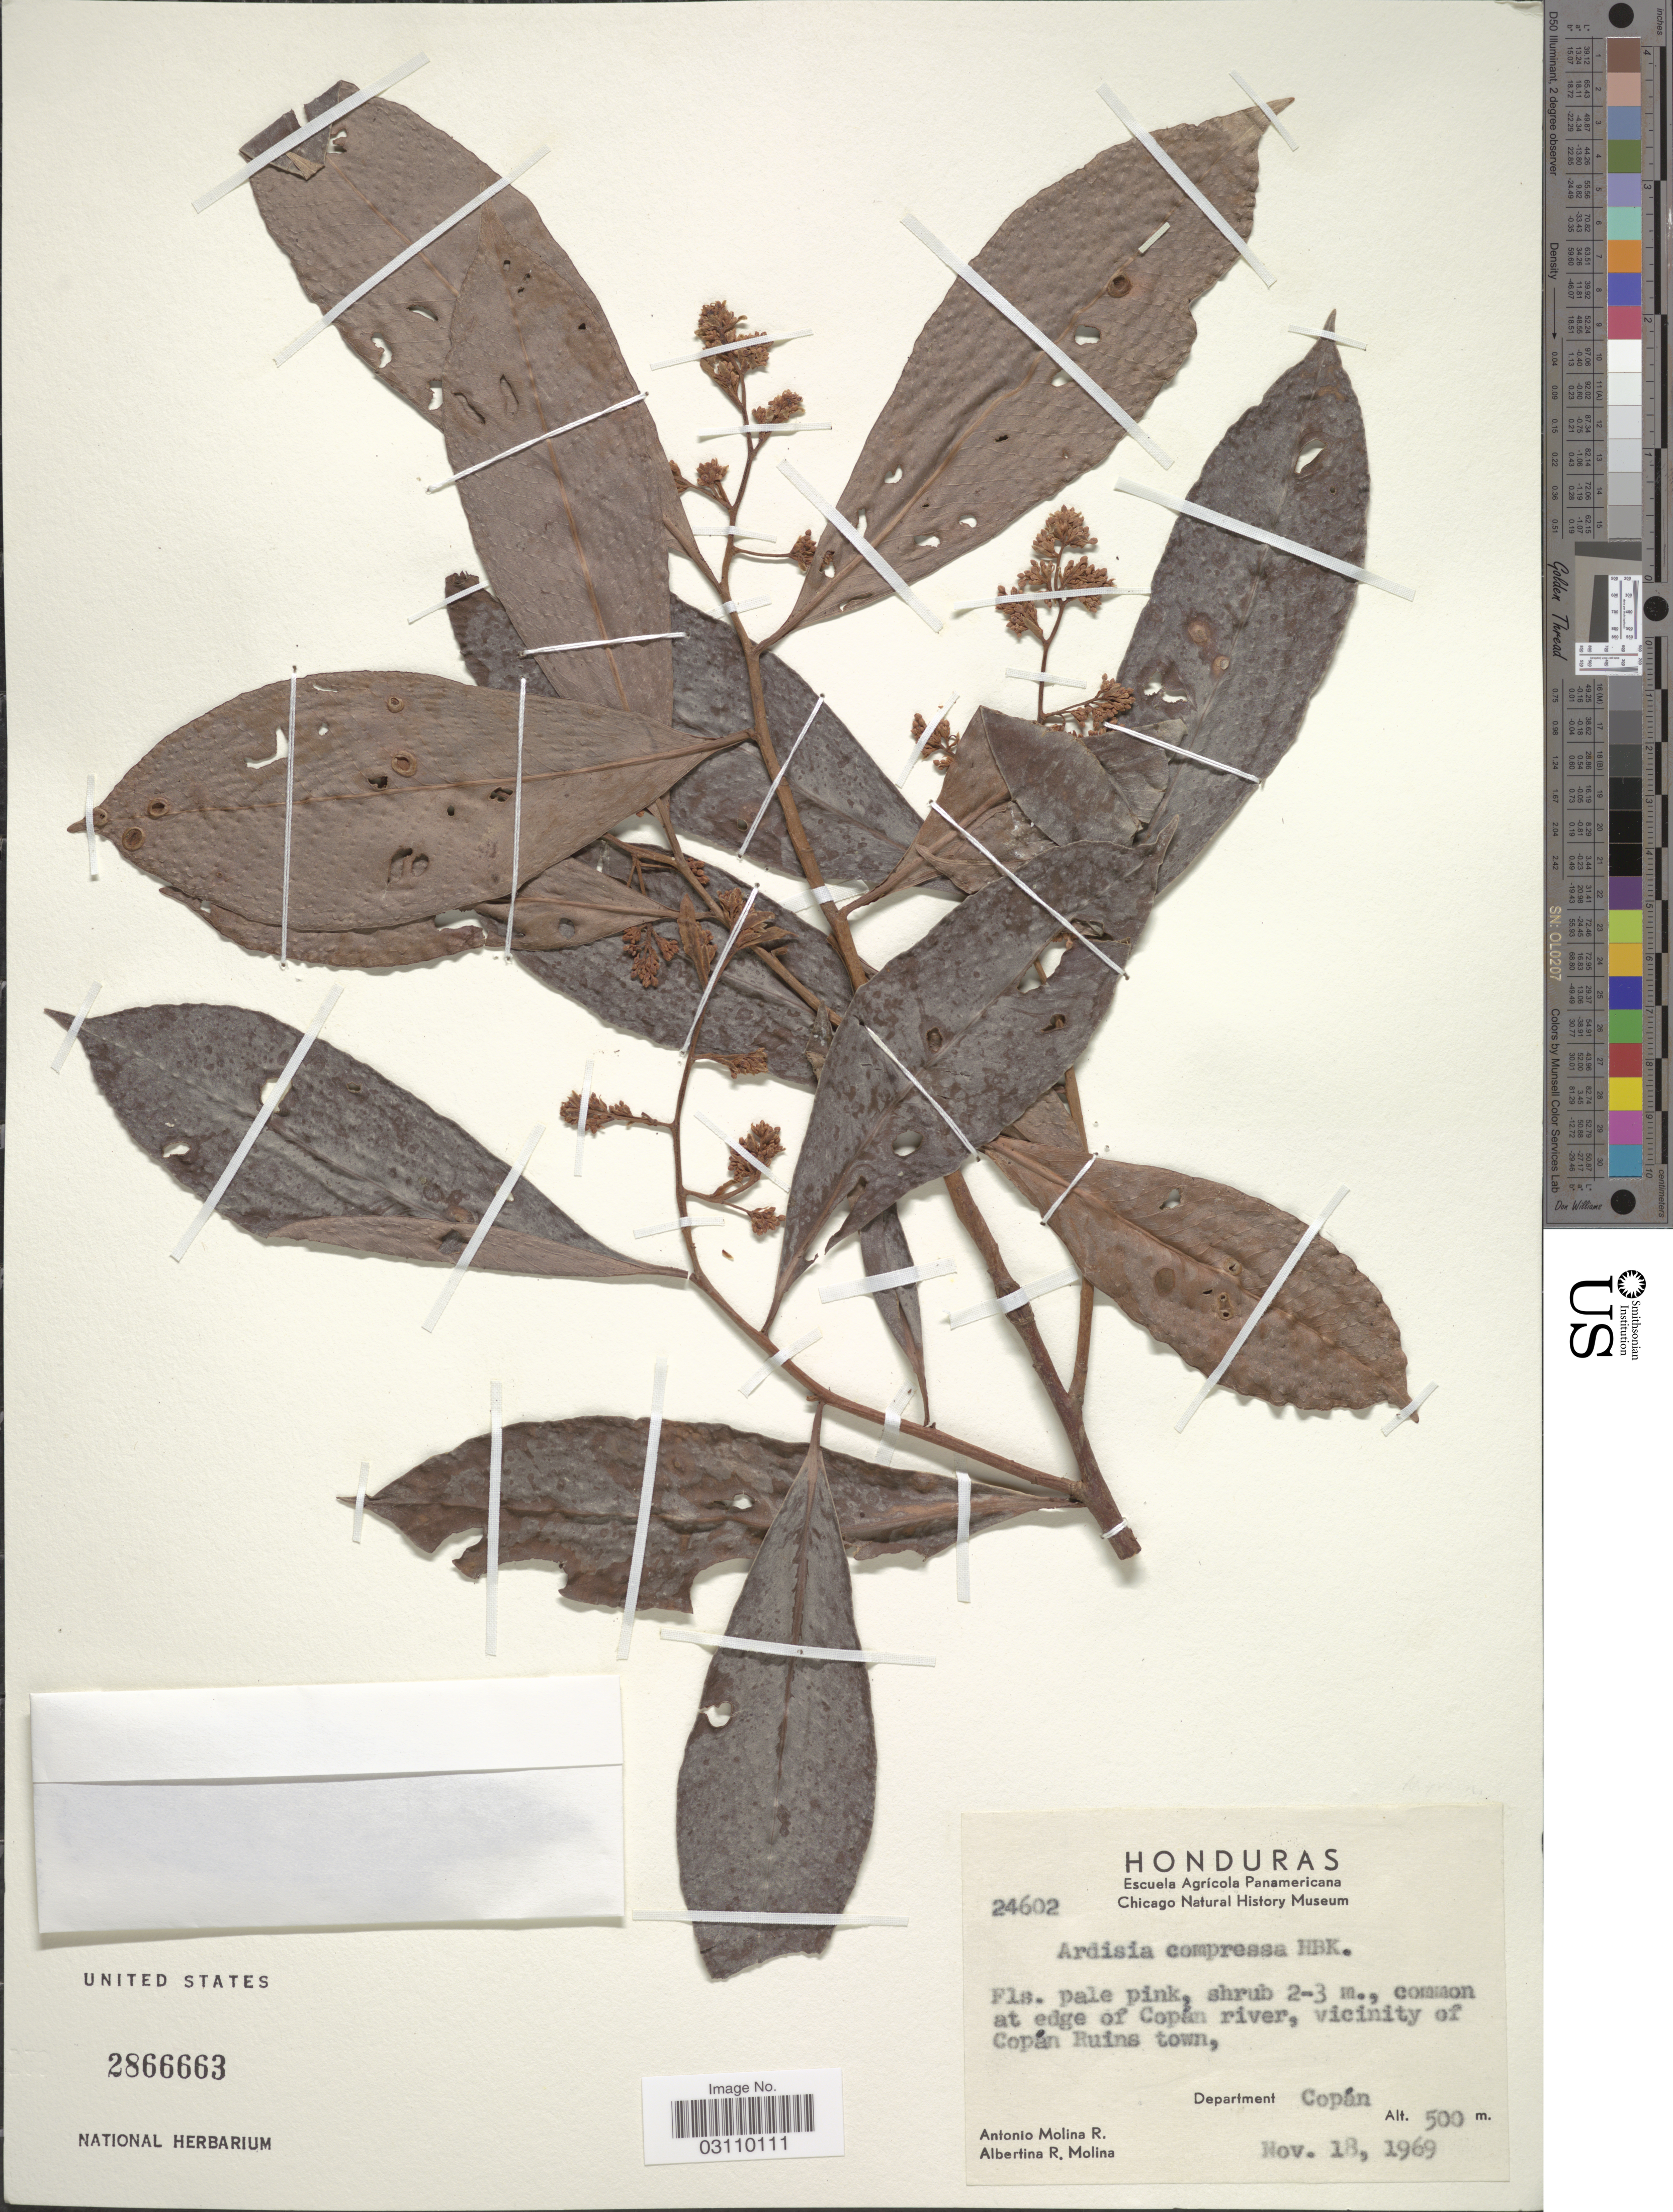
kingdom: Plantae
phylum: Tracheophyta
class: Magnoliopsida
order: Ericales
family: Primulaceae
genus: Ardisia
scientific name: Ardisia compressa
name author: Kunth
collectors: A. Molina R. & A. R. Molina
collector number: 24602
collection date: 1969-11-18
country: Honduras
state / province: Copán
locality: Common at edge of Copán river, vicinity of Copán Ruins town, Department Copán.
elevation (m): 500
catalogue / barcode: US 2866663